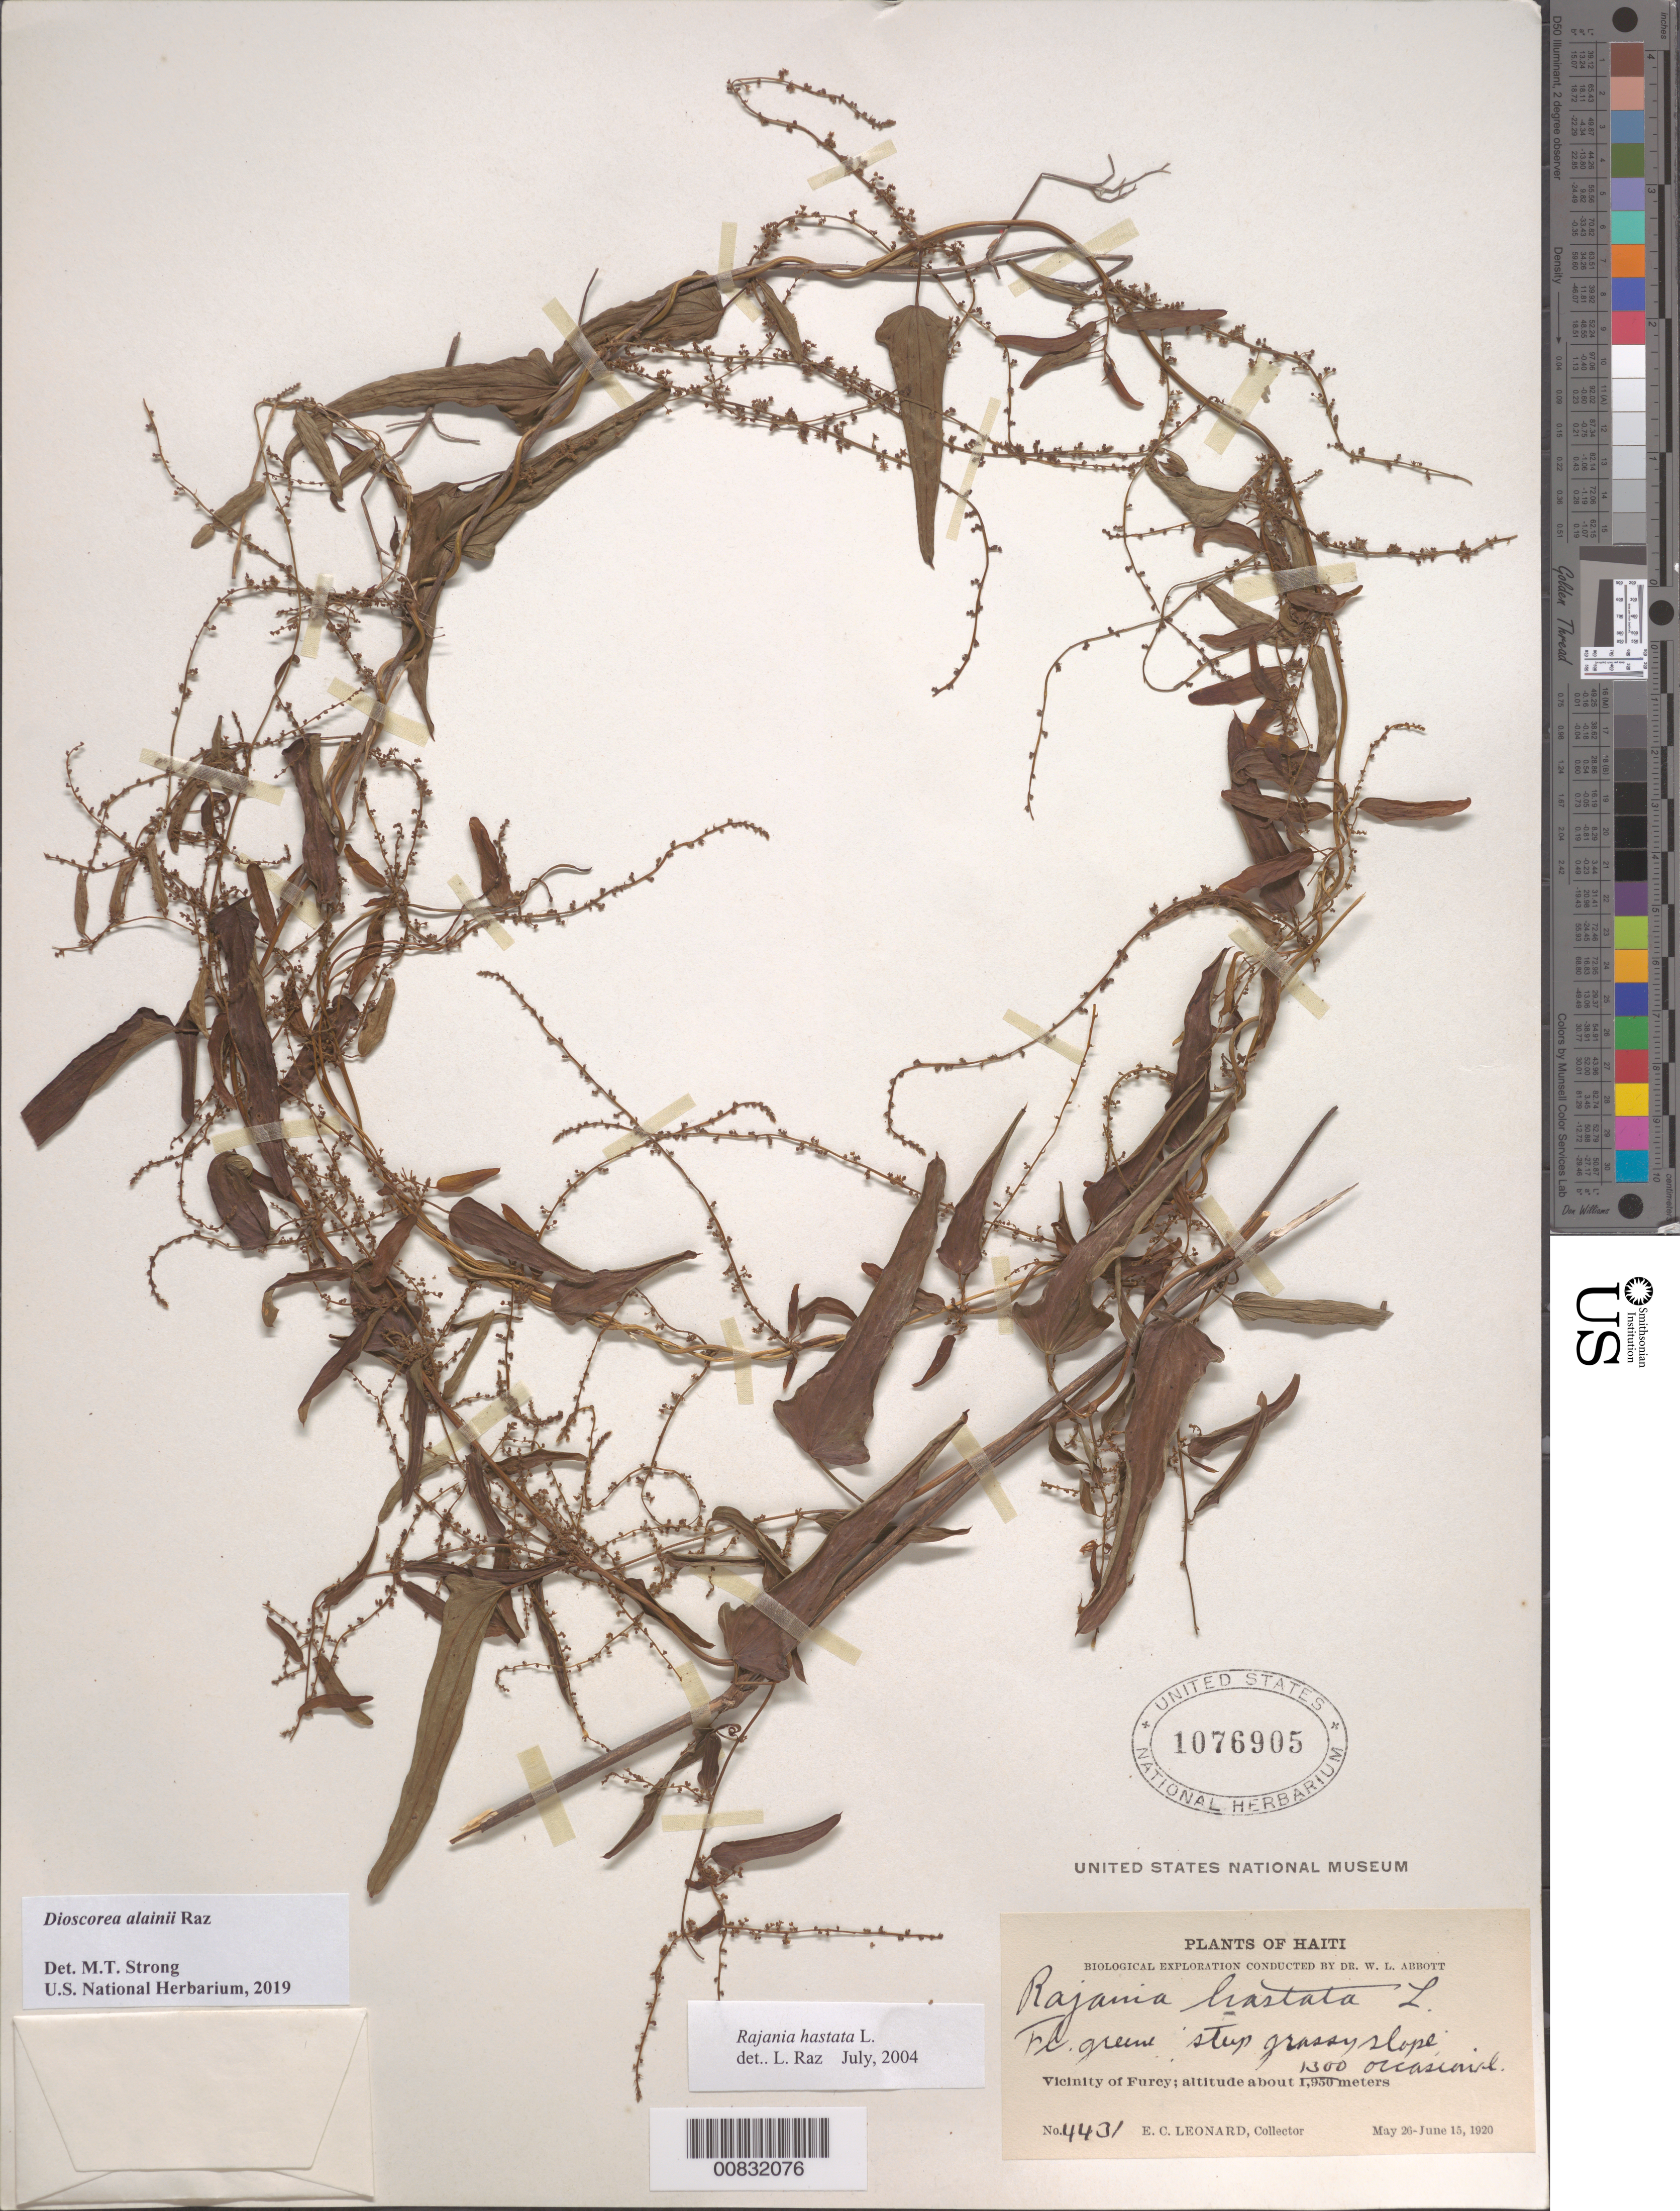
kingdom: Plantae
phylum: Tracheophyta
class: Liliopsida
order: Dioscoreales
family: Dioscoreaceae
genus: Dioscorea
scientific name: Dioscorea alainii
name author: Raz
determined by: Strong, M. T., (US), Smithsonian Institution - National Museum of Natural History (UNITED STATES)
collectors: E. C. Leonard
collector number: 4431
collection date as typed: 26 May 1920 to 15 Jun 1920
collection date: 1920-05-26/1920-06-15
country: Haiti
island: Hispaniola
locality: Vicinity of Furcy.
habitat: Steep grassy slope. Occasional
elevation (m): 1300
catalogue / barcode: US 1076905